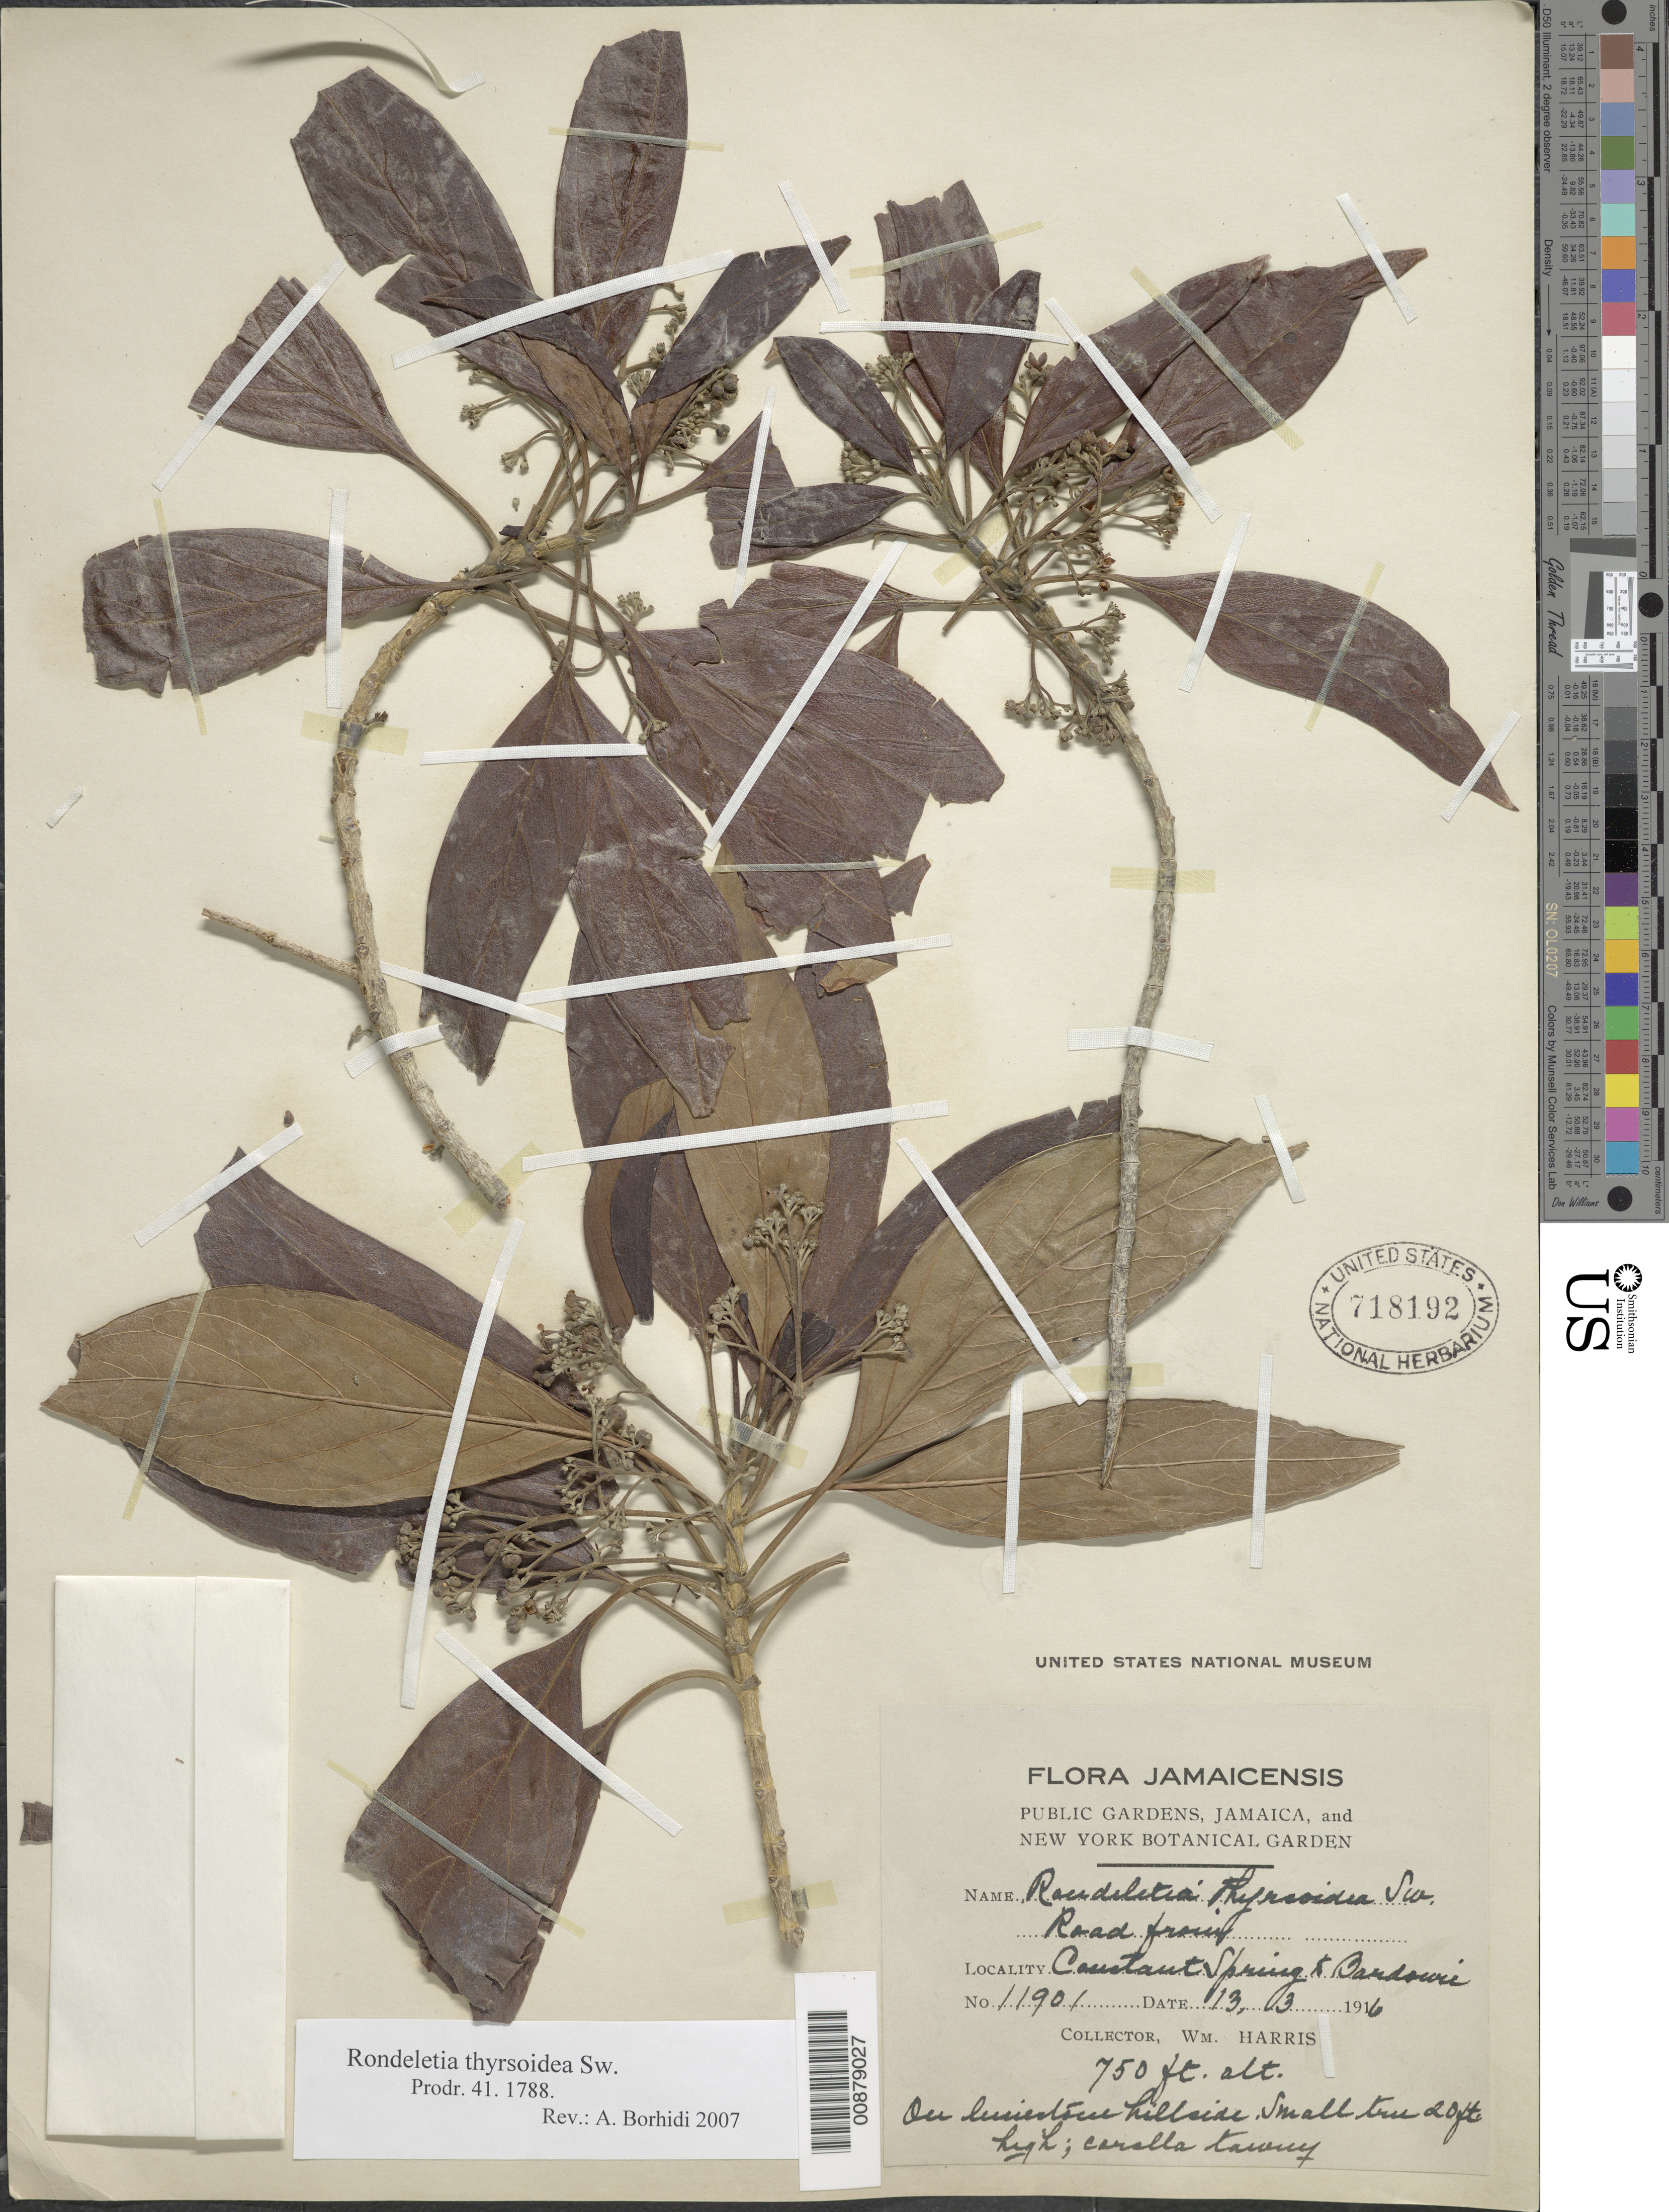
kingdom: Plantae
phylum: Tracheophyta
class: Magnoliopsida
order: Gentianales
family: Rubiaceae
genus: Rondeletia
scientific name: Rondeletia thyrsoidea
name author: Sw.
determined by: Borhidi, Attila L.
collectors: W. H. Harris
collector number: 11901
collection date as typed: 13 Mar 1916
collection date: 1916-03-13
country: Jamaica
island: Jamaica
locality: Road from Constant Spring to Bandouire.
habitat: On limestone hillside.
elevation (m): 229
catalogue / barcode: US 718192